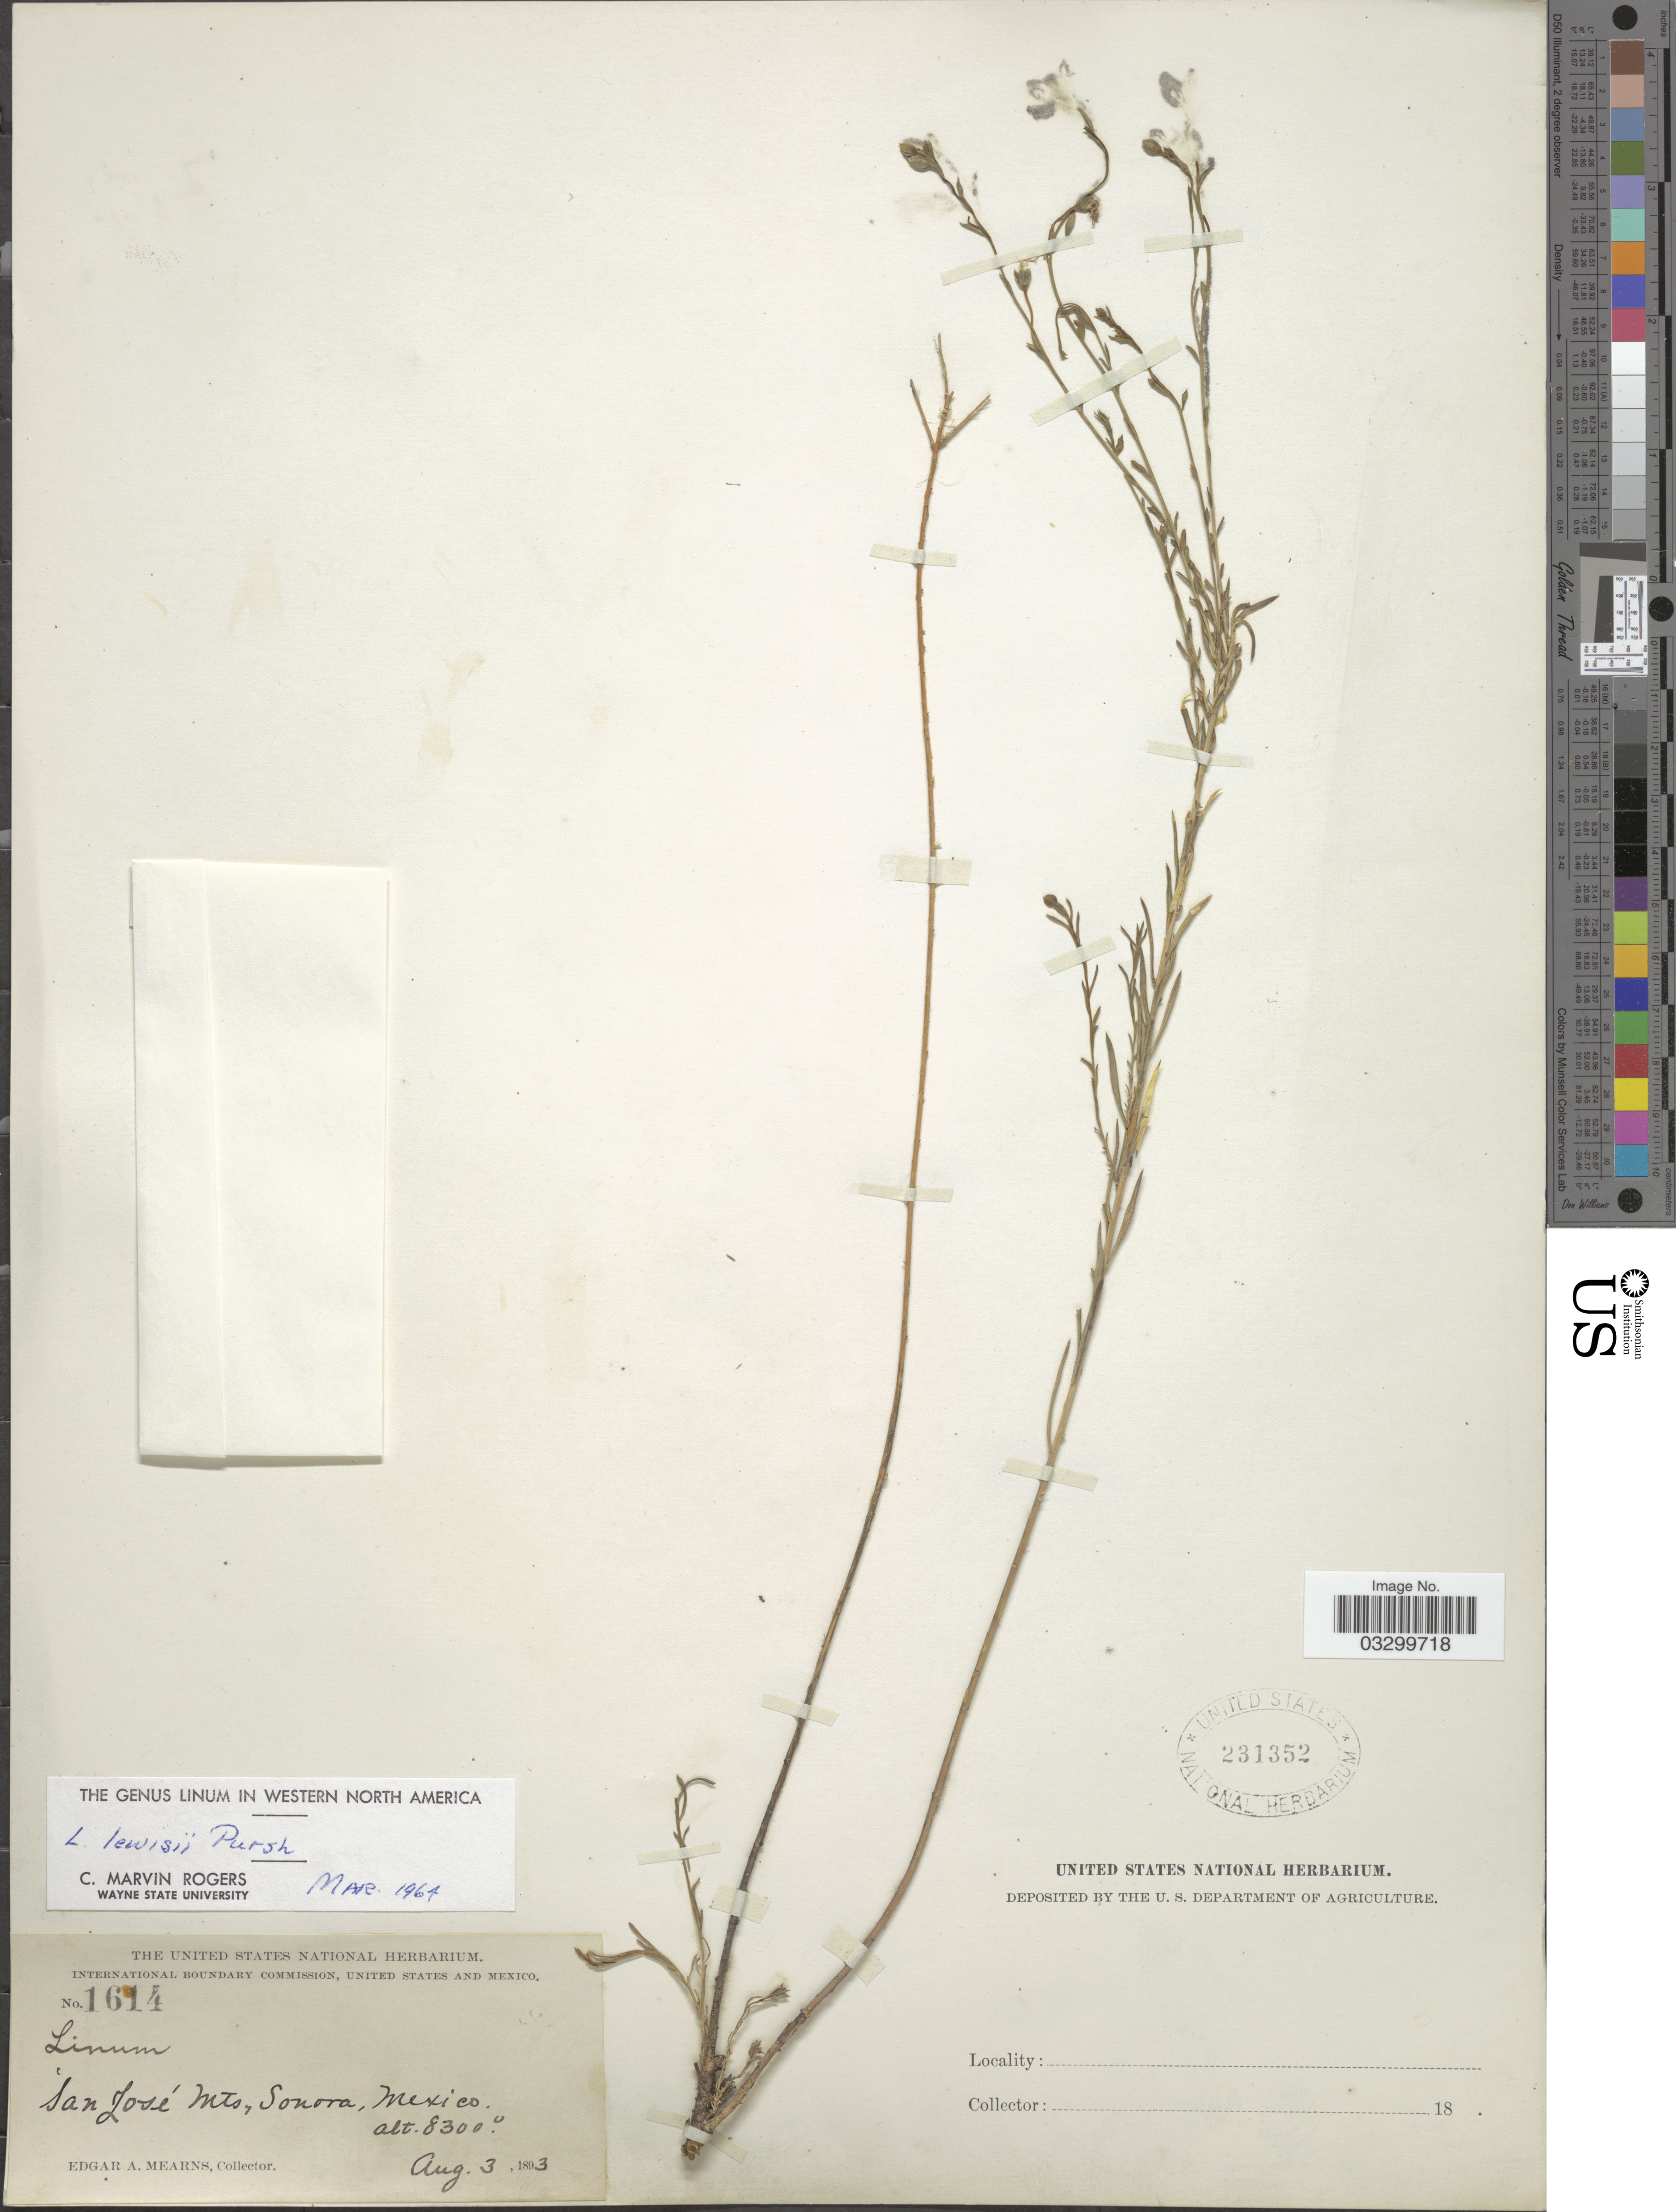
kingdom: Plantae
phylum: Tracheophyta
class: Magnoliopsida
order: Malpighiales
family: Linaceae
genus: Linum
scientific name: Linum lewisii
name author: Pursh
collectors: E. A. Mearns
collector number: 1614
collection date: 1893-08-03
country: Mexico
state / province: Sonora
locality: San José Mts.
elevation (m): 2530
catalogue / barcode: US 231352